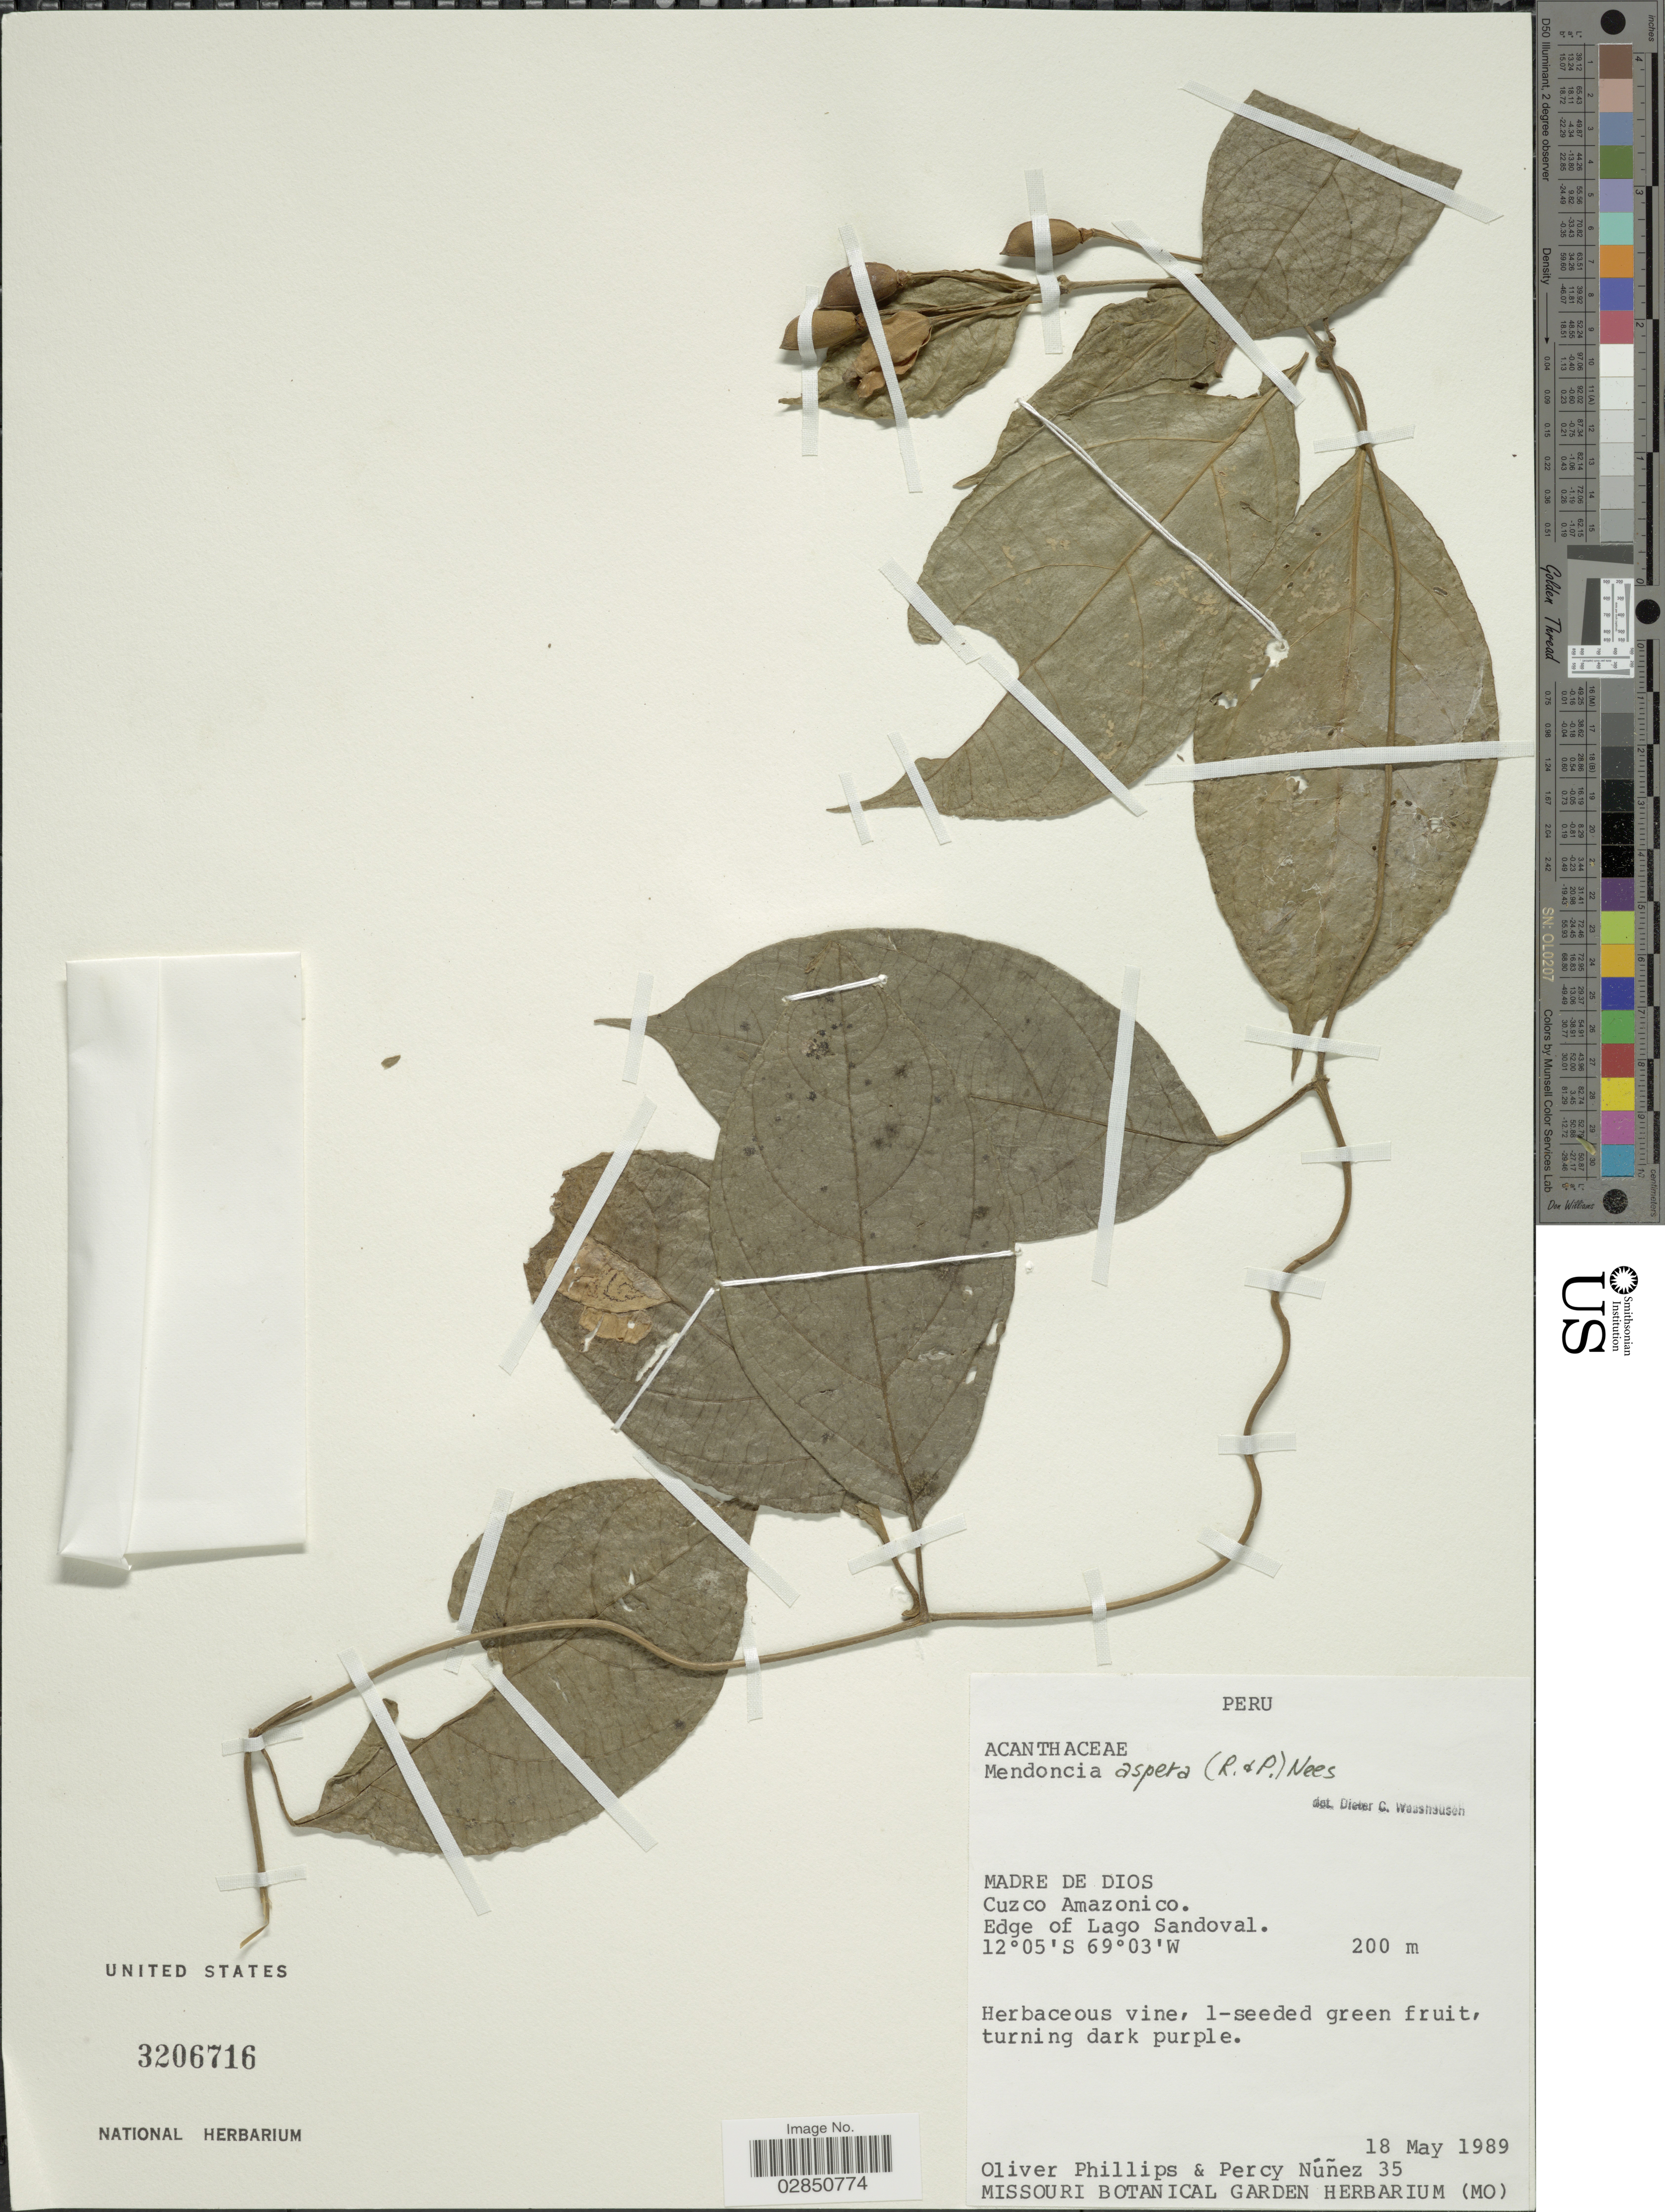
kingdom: Plantae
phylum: Tracheophyta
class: Magnoliopsida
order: Lamiales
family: Acanthaceae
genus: Mendoncia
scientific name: Mendoncia aspera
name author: (Ruiz & Pav.) Nees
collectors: O. Phillips & P. Nuñez V.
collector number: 35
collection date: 1989-05-18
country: Peru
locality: Cuzco Amazonico. Edge of Lago Sandoval.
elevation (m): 200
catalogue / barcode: US 3206716